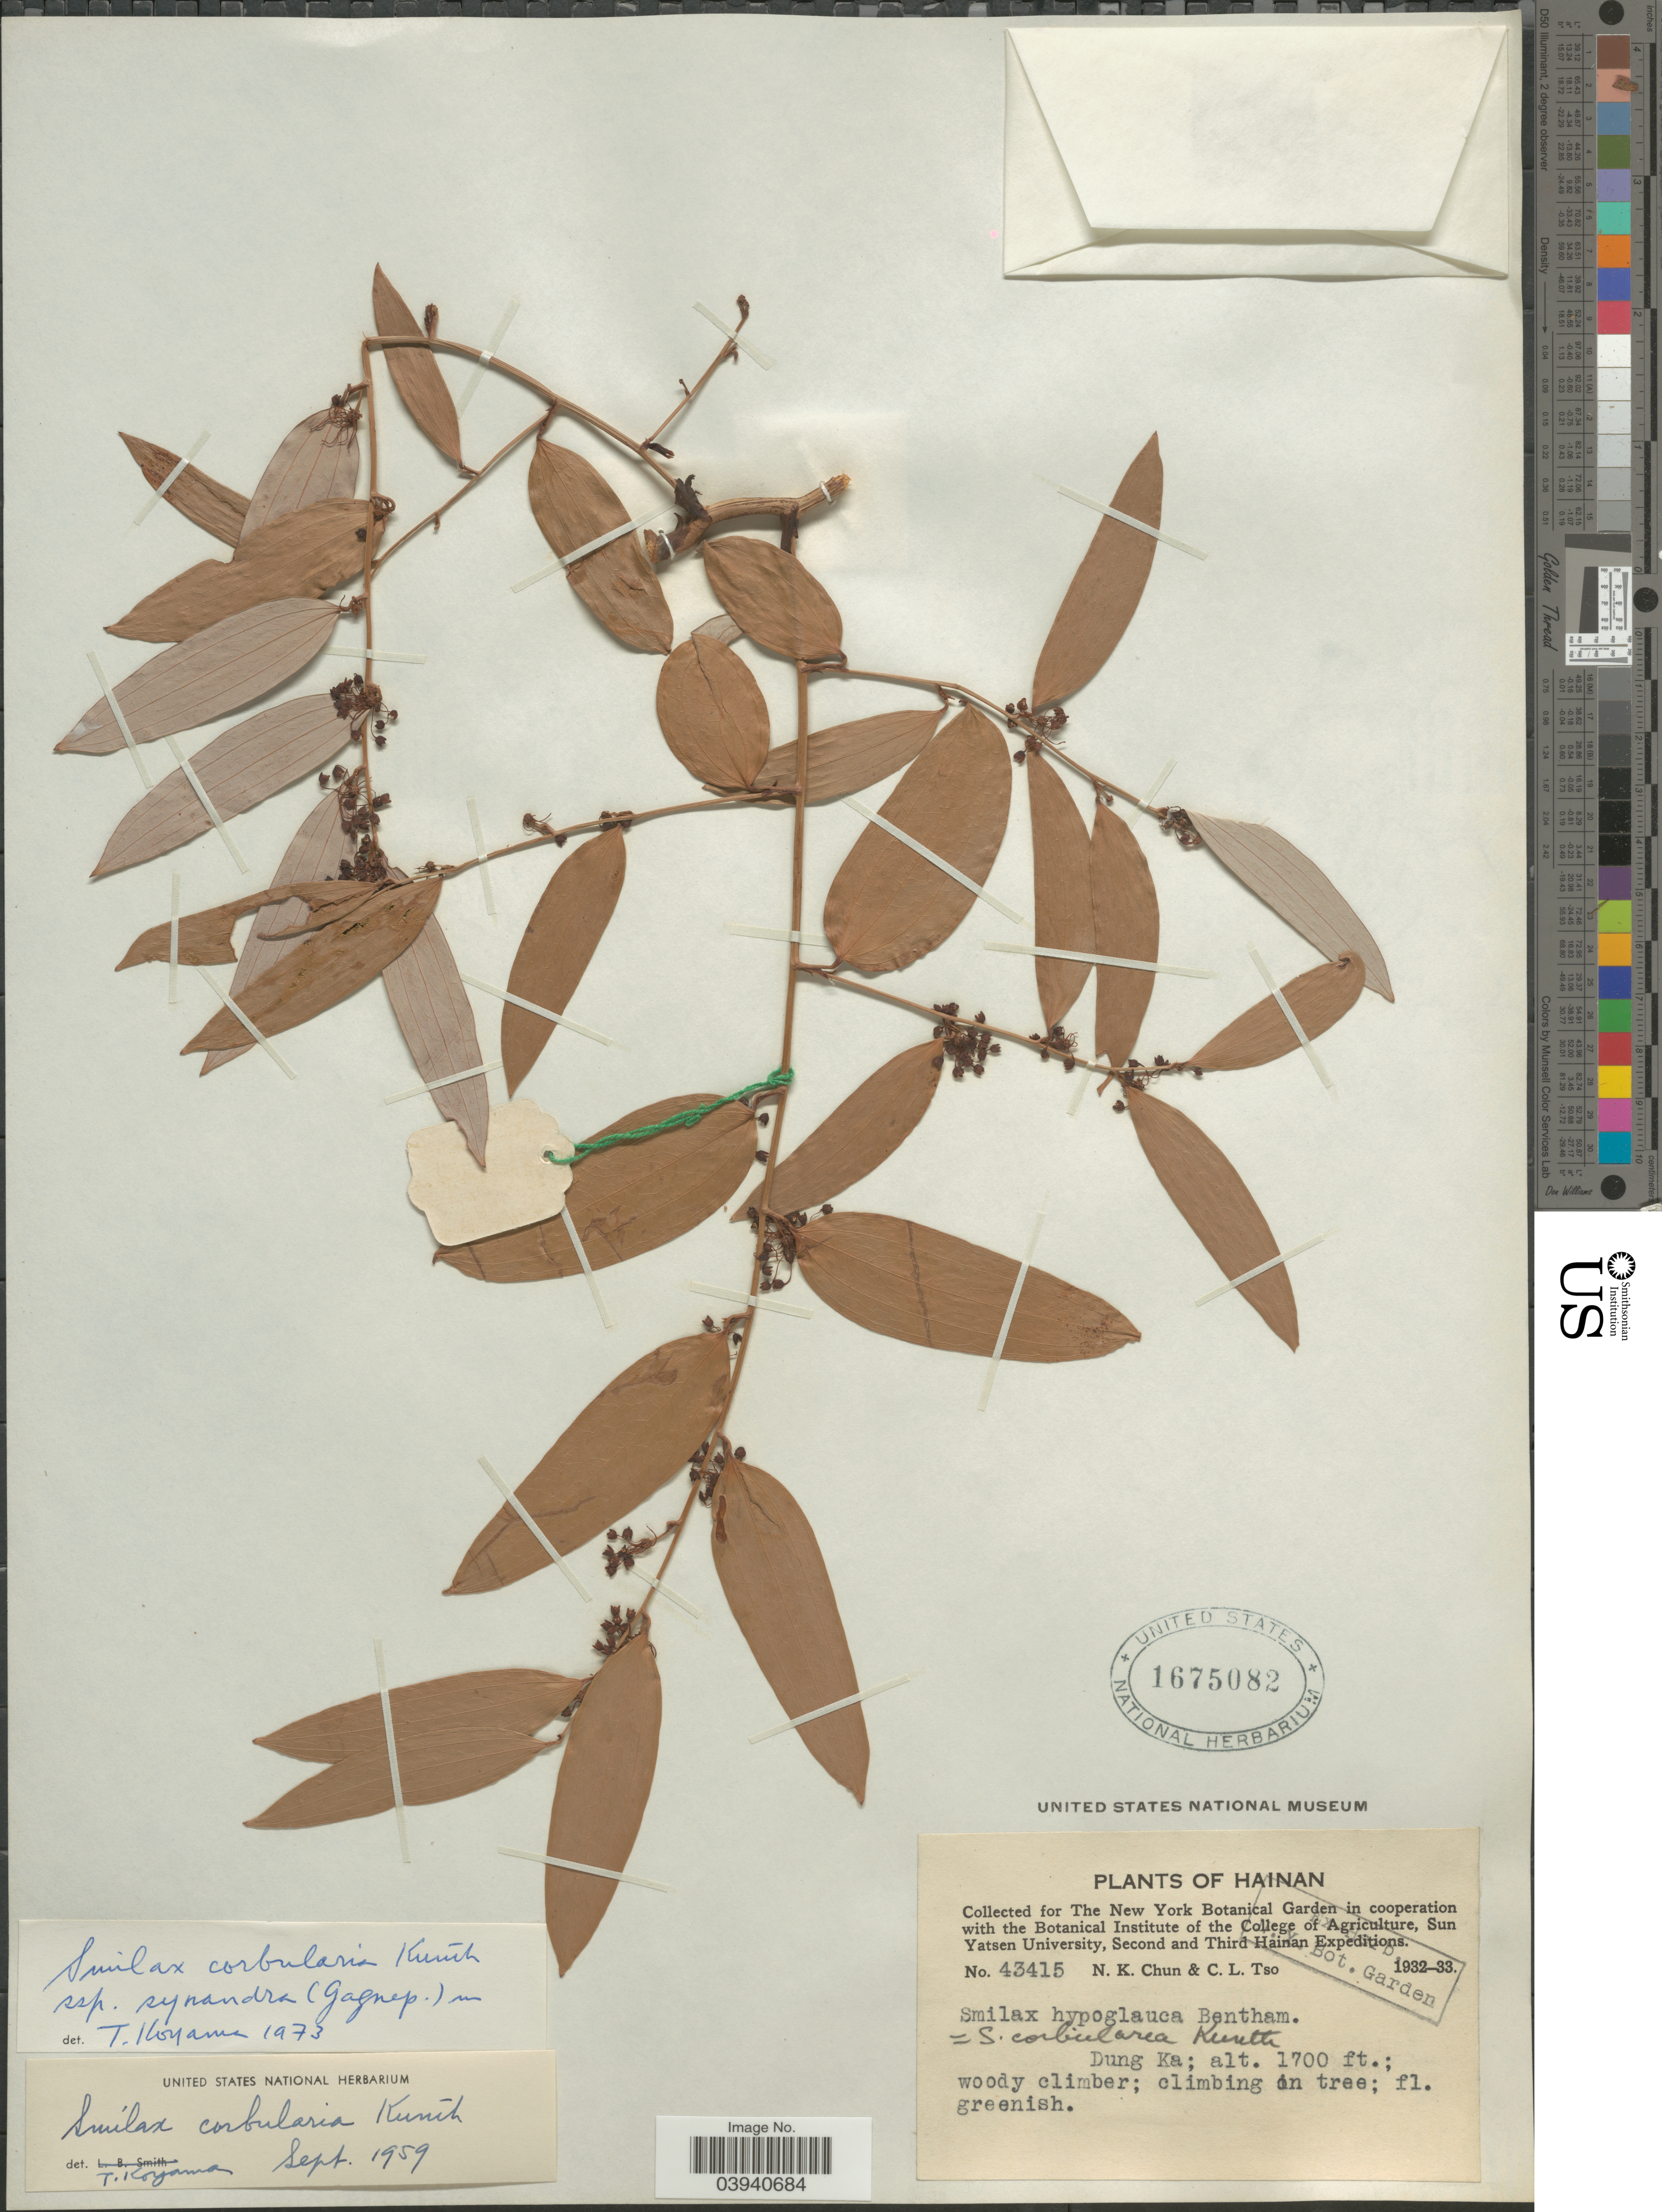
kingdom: Plantae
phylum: Tracheophyta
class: Liliopsida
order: Liliales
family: Smilacaceae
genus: Smilax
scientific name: Smilax corbularia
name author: Kunth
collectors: N. K. Chun & C. Tso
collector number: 43415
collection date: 1932/1933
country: China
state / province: Hainan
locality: Dung Ka.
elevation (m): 518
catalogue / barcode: US 1675082